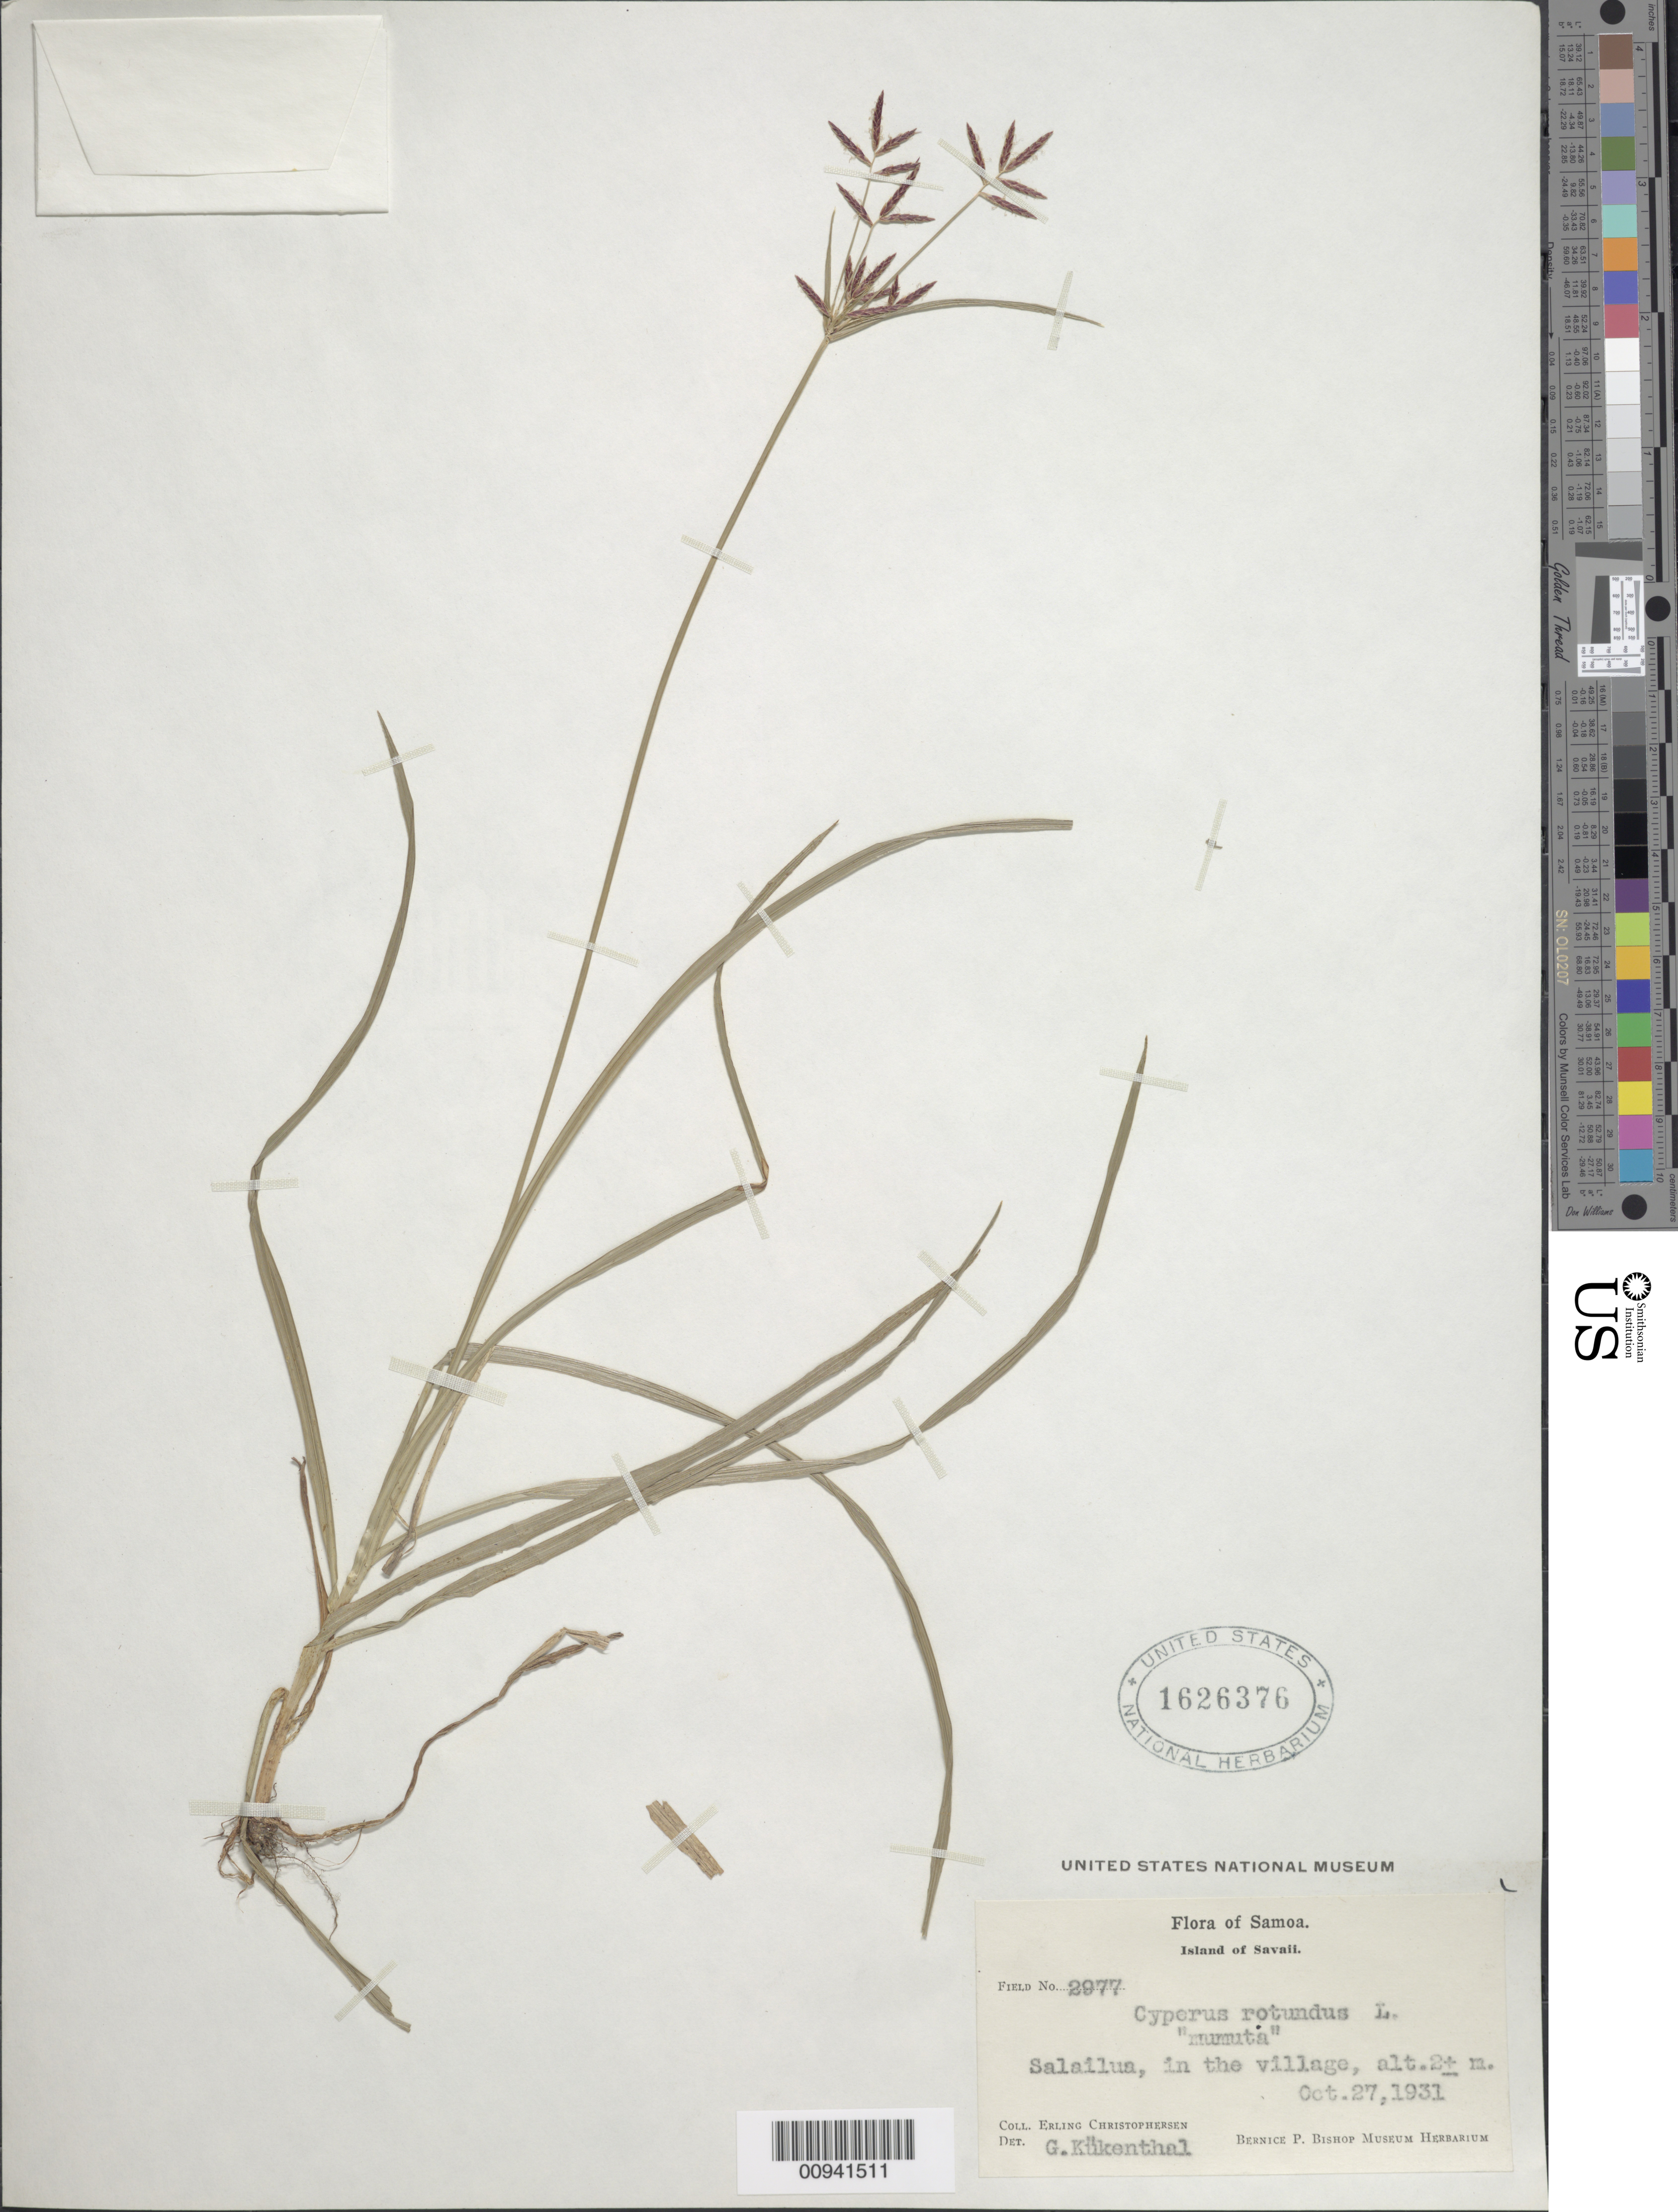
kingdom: Plantae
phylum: Tracheophyta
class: Liliopsida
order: Poales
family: Cyperaceae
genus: Cyperus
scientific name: Cyperus rotundus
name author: L.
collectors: E. Christophersen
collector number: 2977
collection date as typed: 27 Oct 1931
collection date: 1931-10-27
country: Samoa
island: Savai'i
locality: salailua, in the village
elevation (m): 2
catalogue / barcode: US 1626376